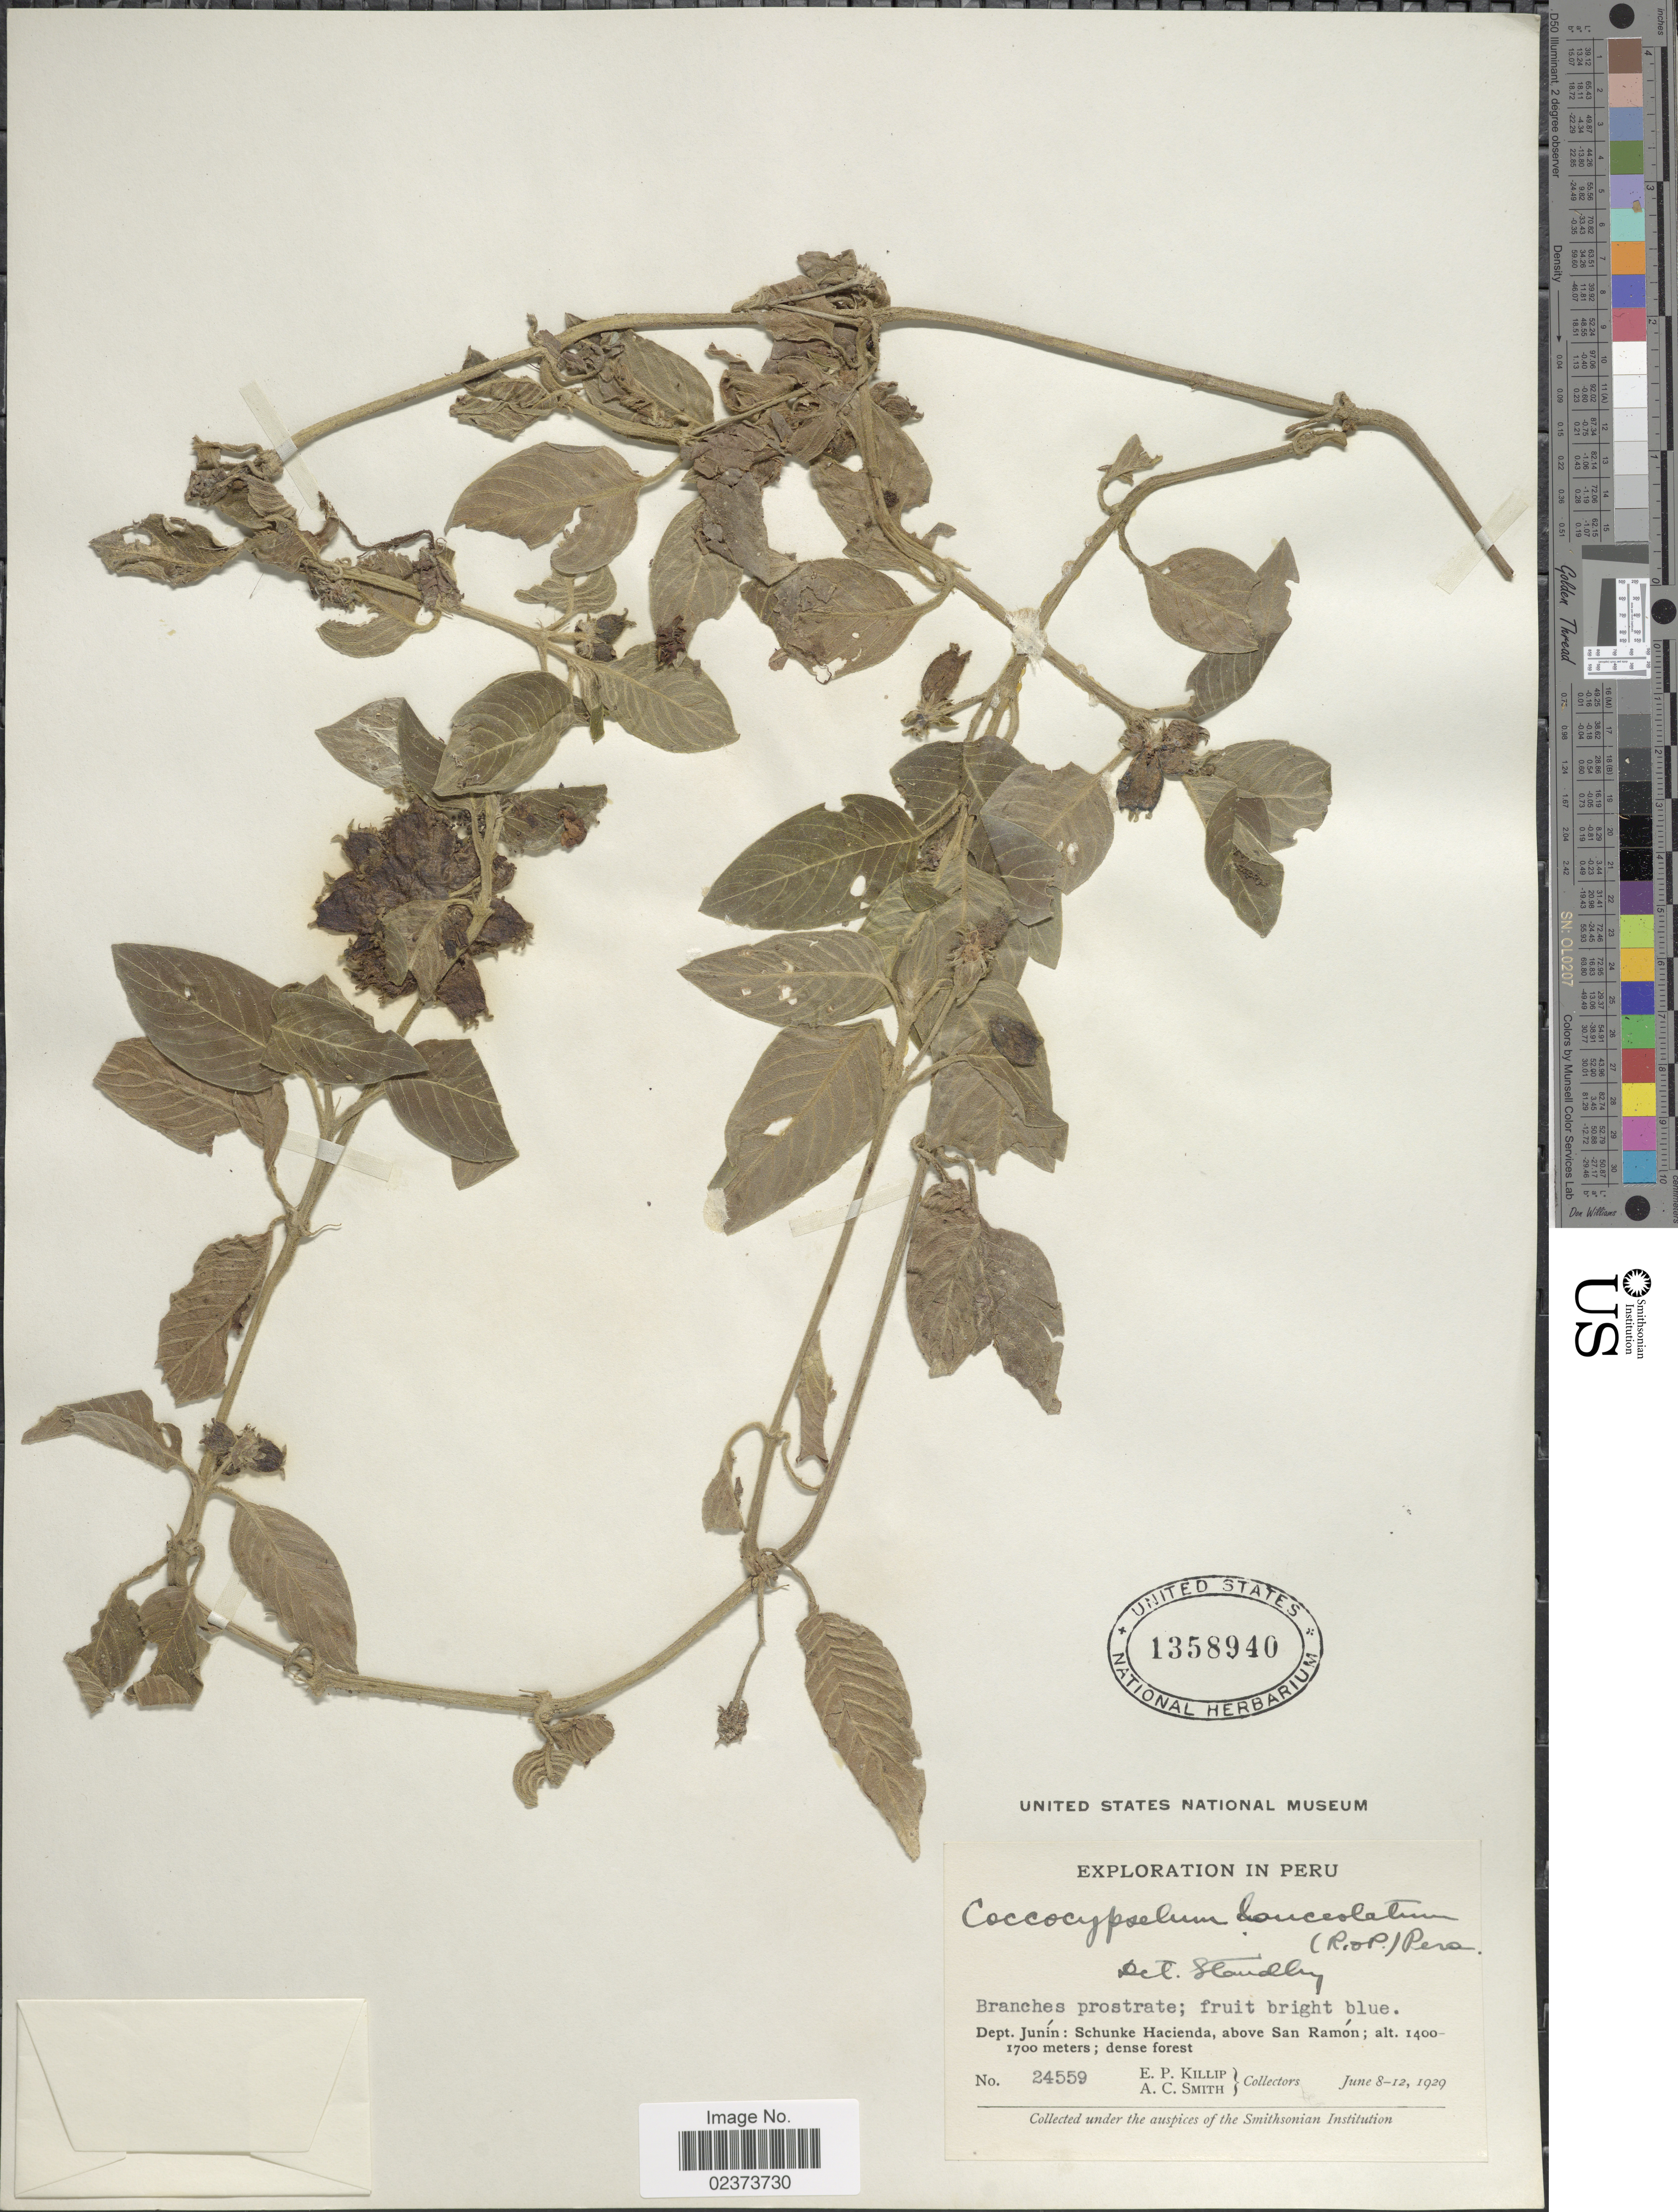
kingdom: Plantae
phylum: Tracheophyta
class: Magnoliopsida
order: Gentianales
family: Rubiaceae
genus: Coccocypselum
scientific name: Coccocypselum lanceolatum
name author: (Ruiz & Pav.) Pers.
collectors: E. P. Killip & A. C. Smith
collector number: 24559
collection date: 1929-06-08/1929-06-12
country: Peru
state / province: Junín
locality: Branches prostrate; Dept. Junín: Schunke Hacienda, above San Ramón; dense forest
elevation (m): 1400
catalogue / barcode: US 1358940